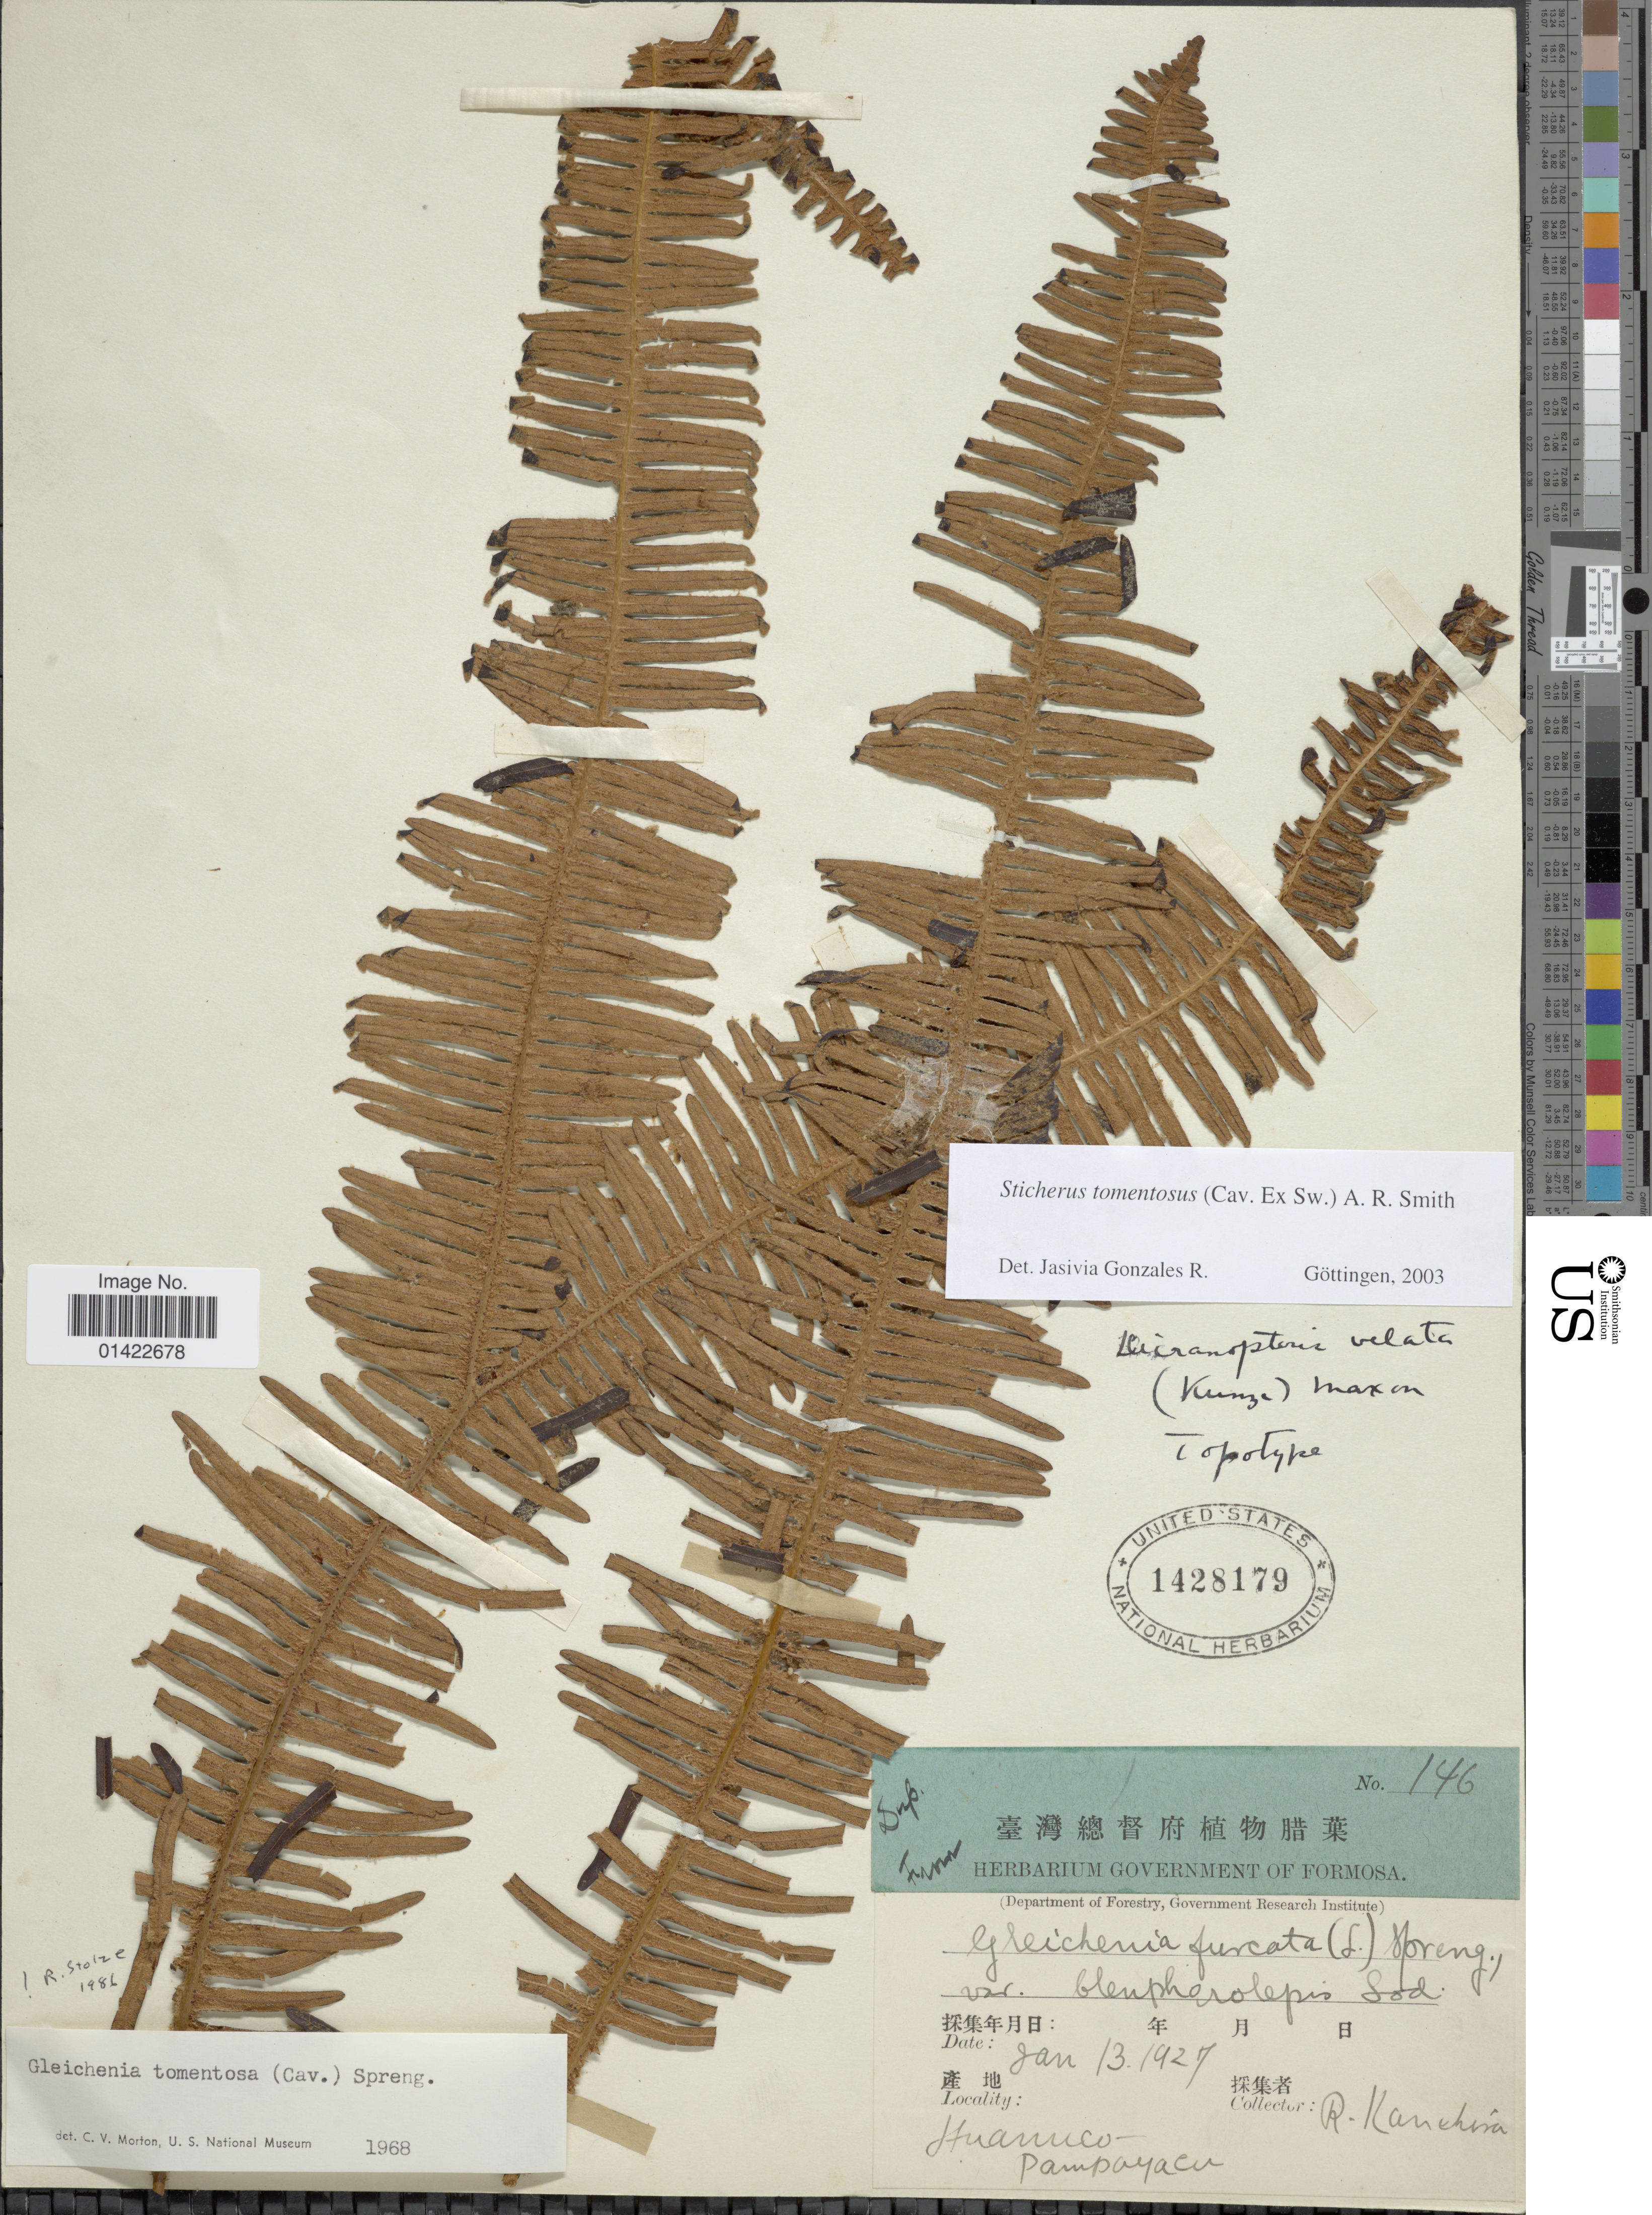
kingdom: Plantae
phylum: Tracheophyta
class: Polypodiopsida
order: Gleicheniales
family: Gleicheniaceae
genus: Sticherus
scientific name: Sticherus tomentosus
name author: (Cav. ex Sw.) A.R. Sm.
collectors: R. Kanehira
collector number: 146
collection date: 1927-01-13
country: Peru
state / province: Huánuco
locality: Pampayacu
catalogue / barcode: US 1428179